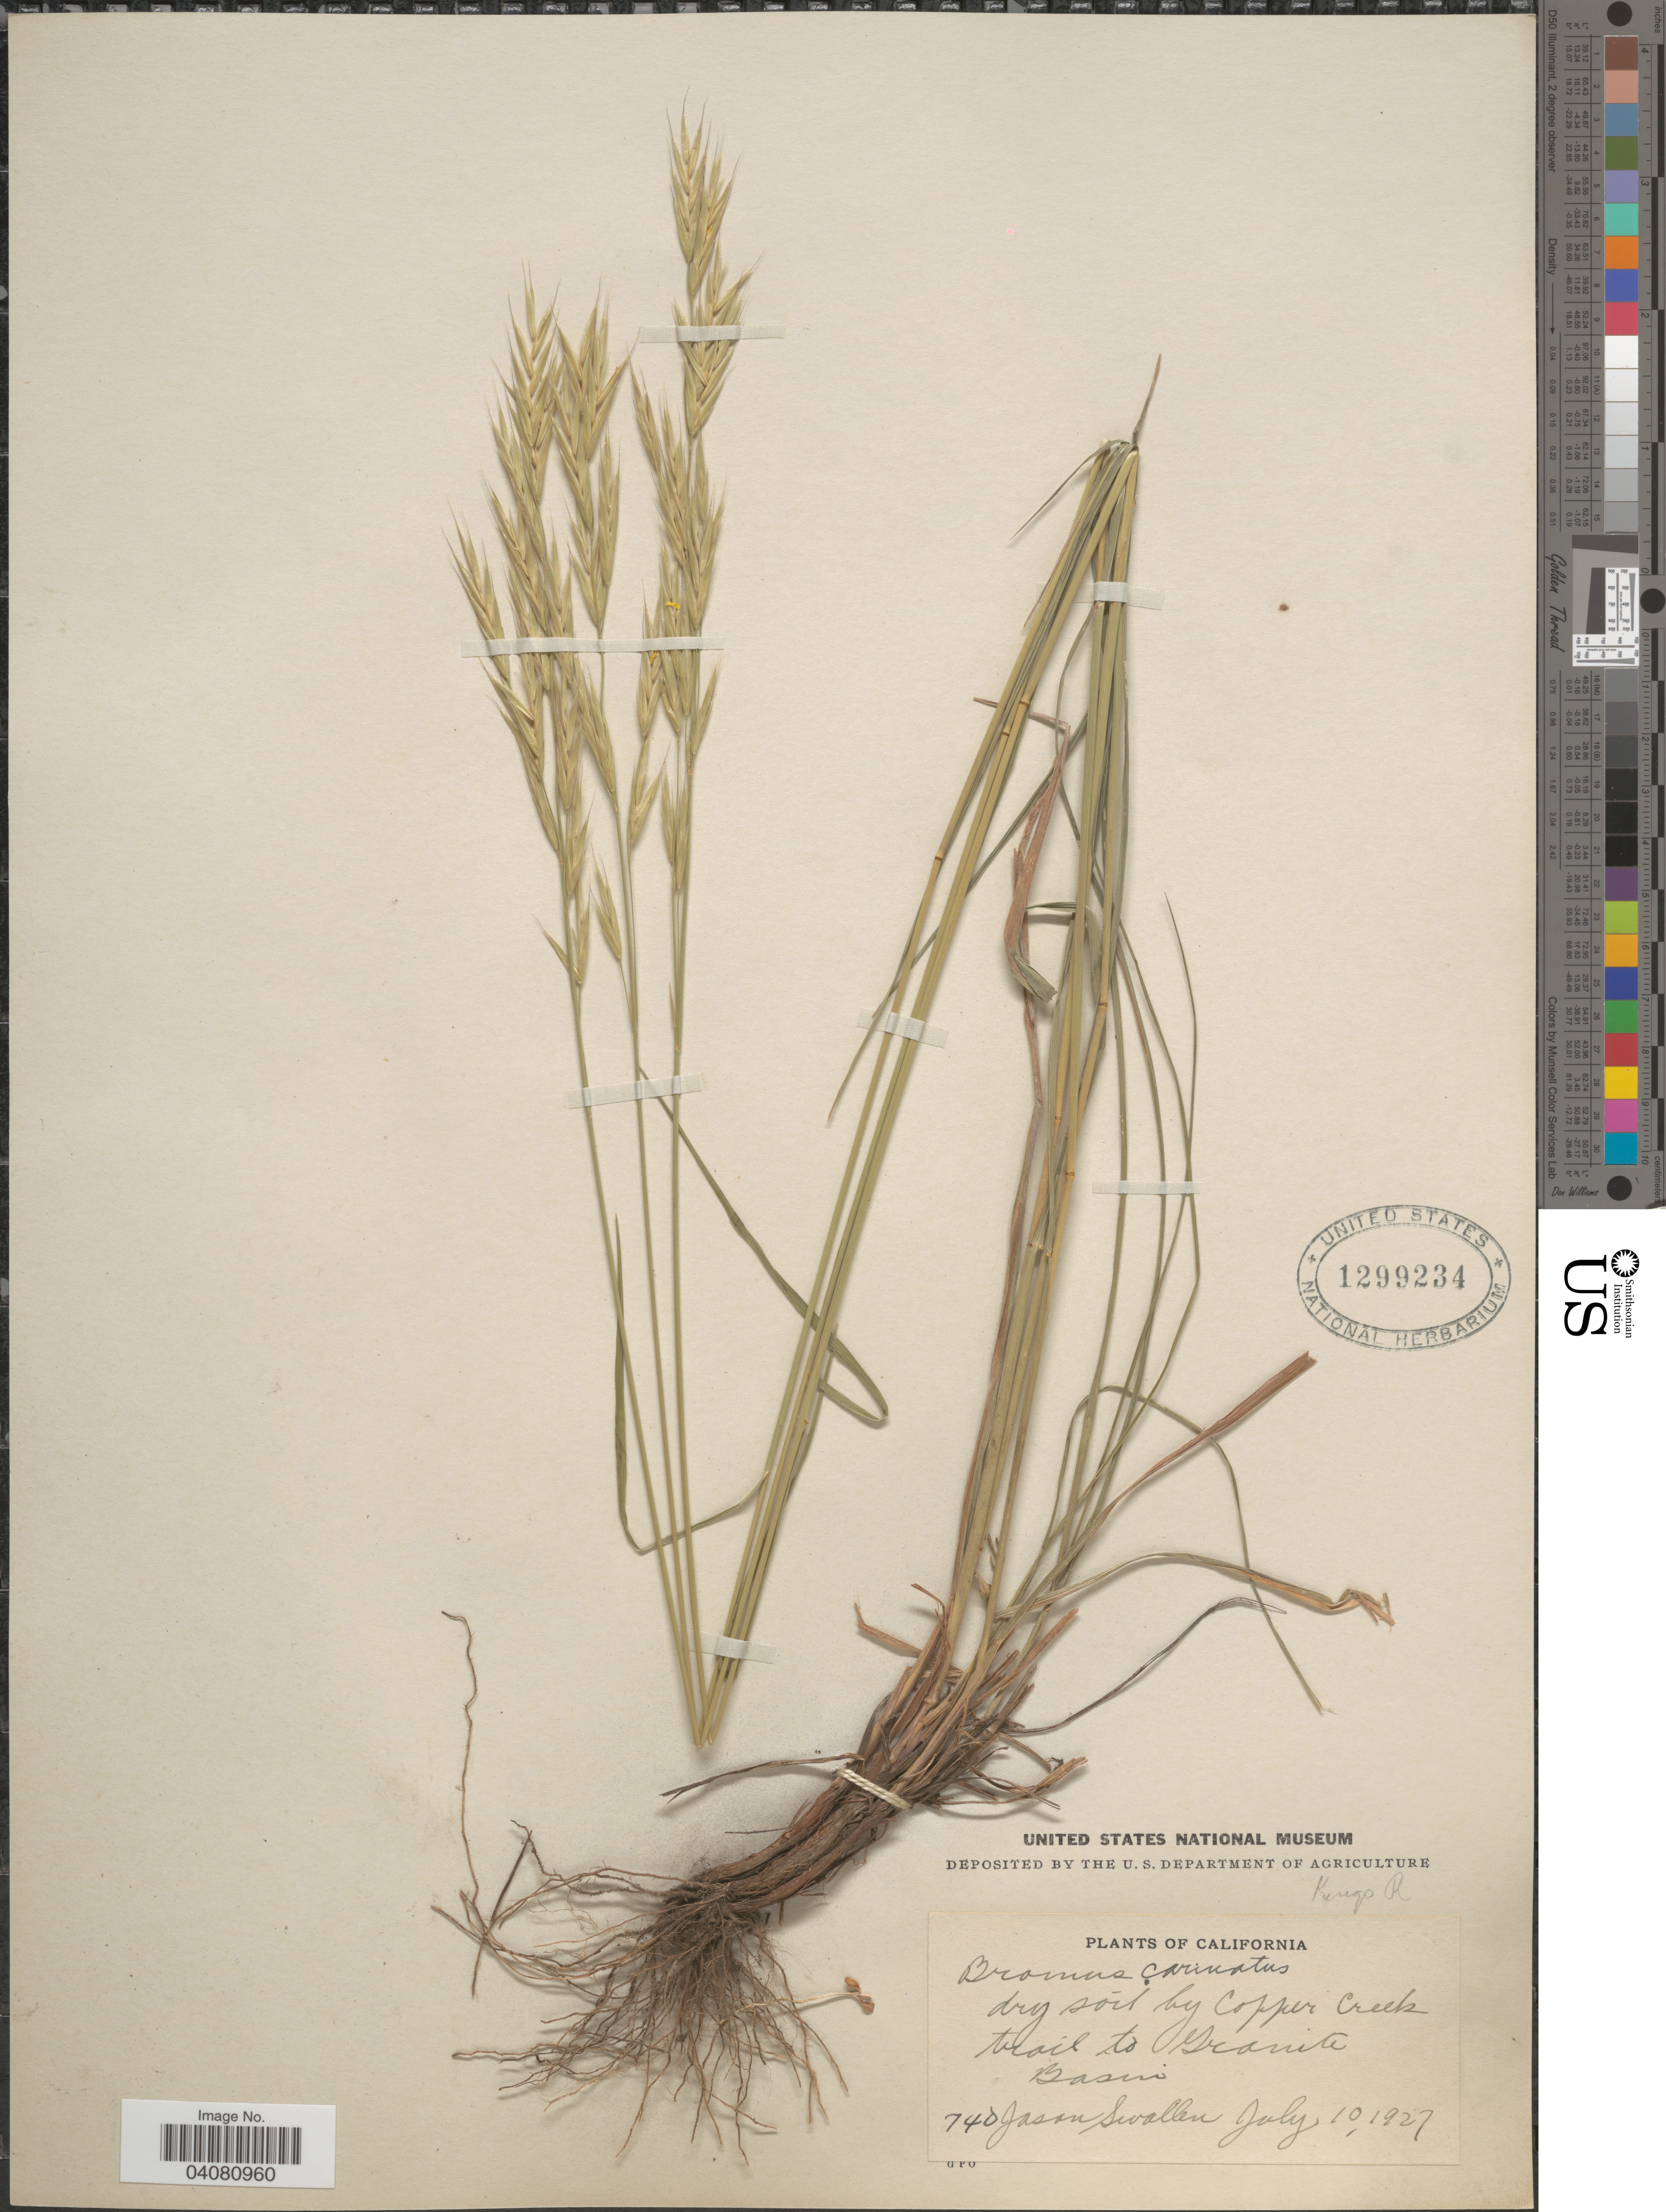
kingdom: Plantae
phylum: Tracheophyta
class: Liliopsida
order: Poales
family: Poaceae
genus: Bromus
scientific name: Bromus carinatus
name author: Hook. & Arn.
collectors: J. R. Swallen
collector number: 740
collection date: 1927-07-10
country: United States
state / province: California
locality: Dry soil by Copper Creek trail to Granite. King's R.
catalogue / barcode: US 1299234